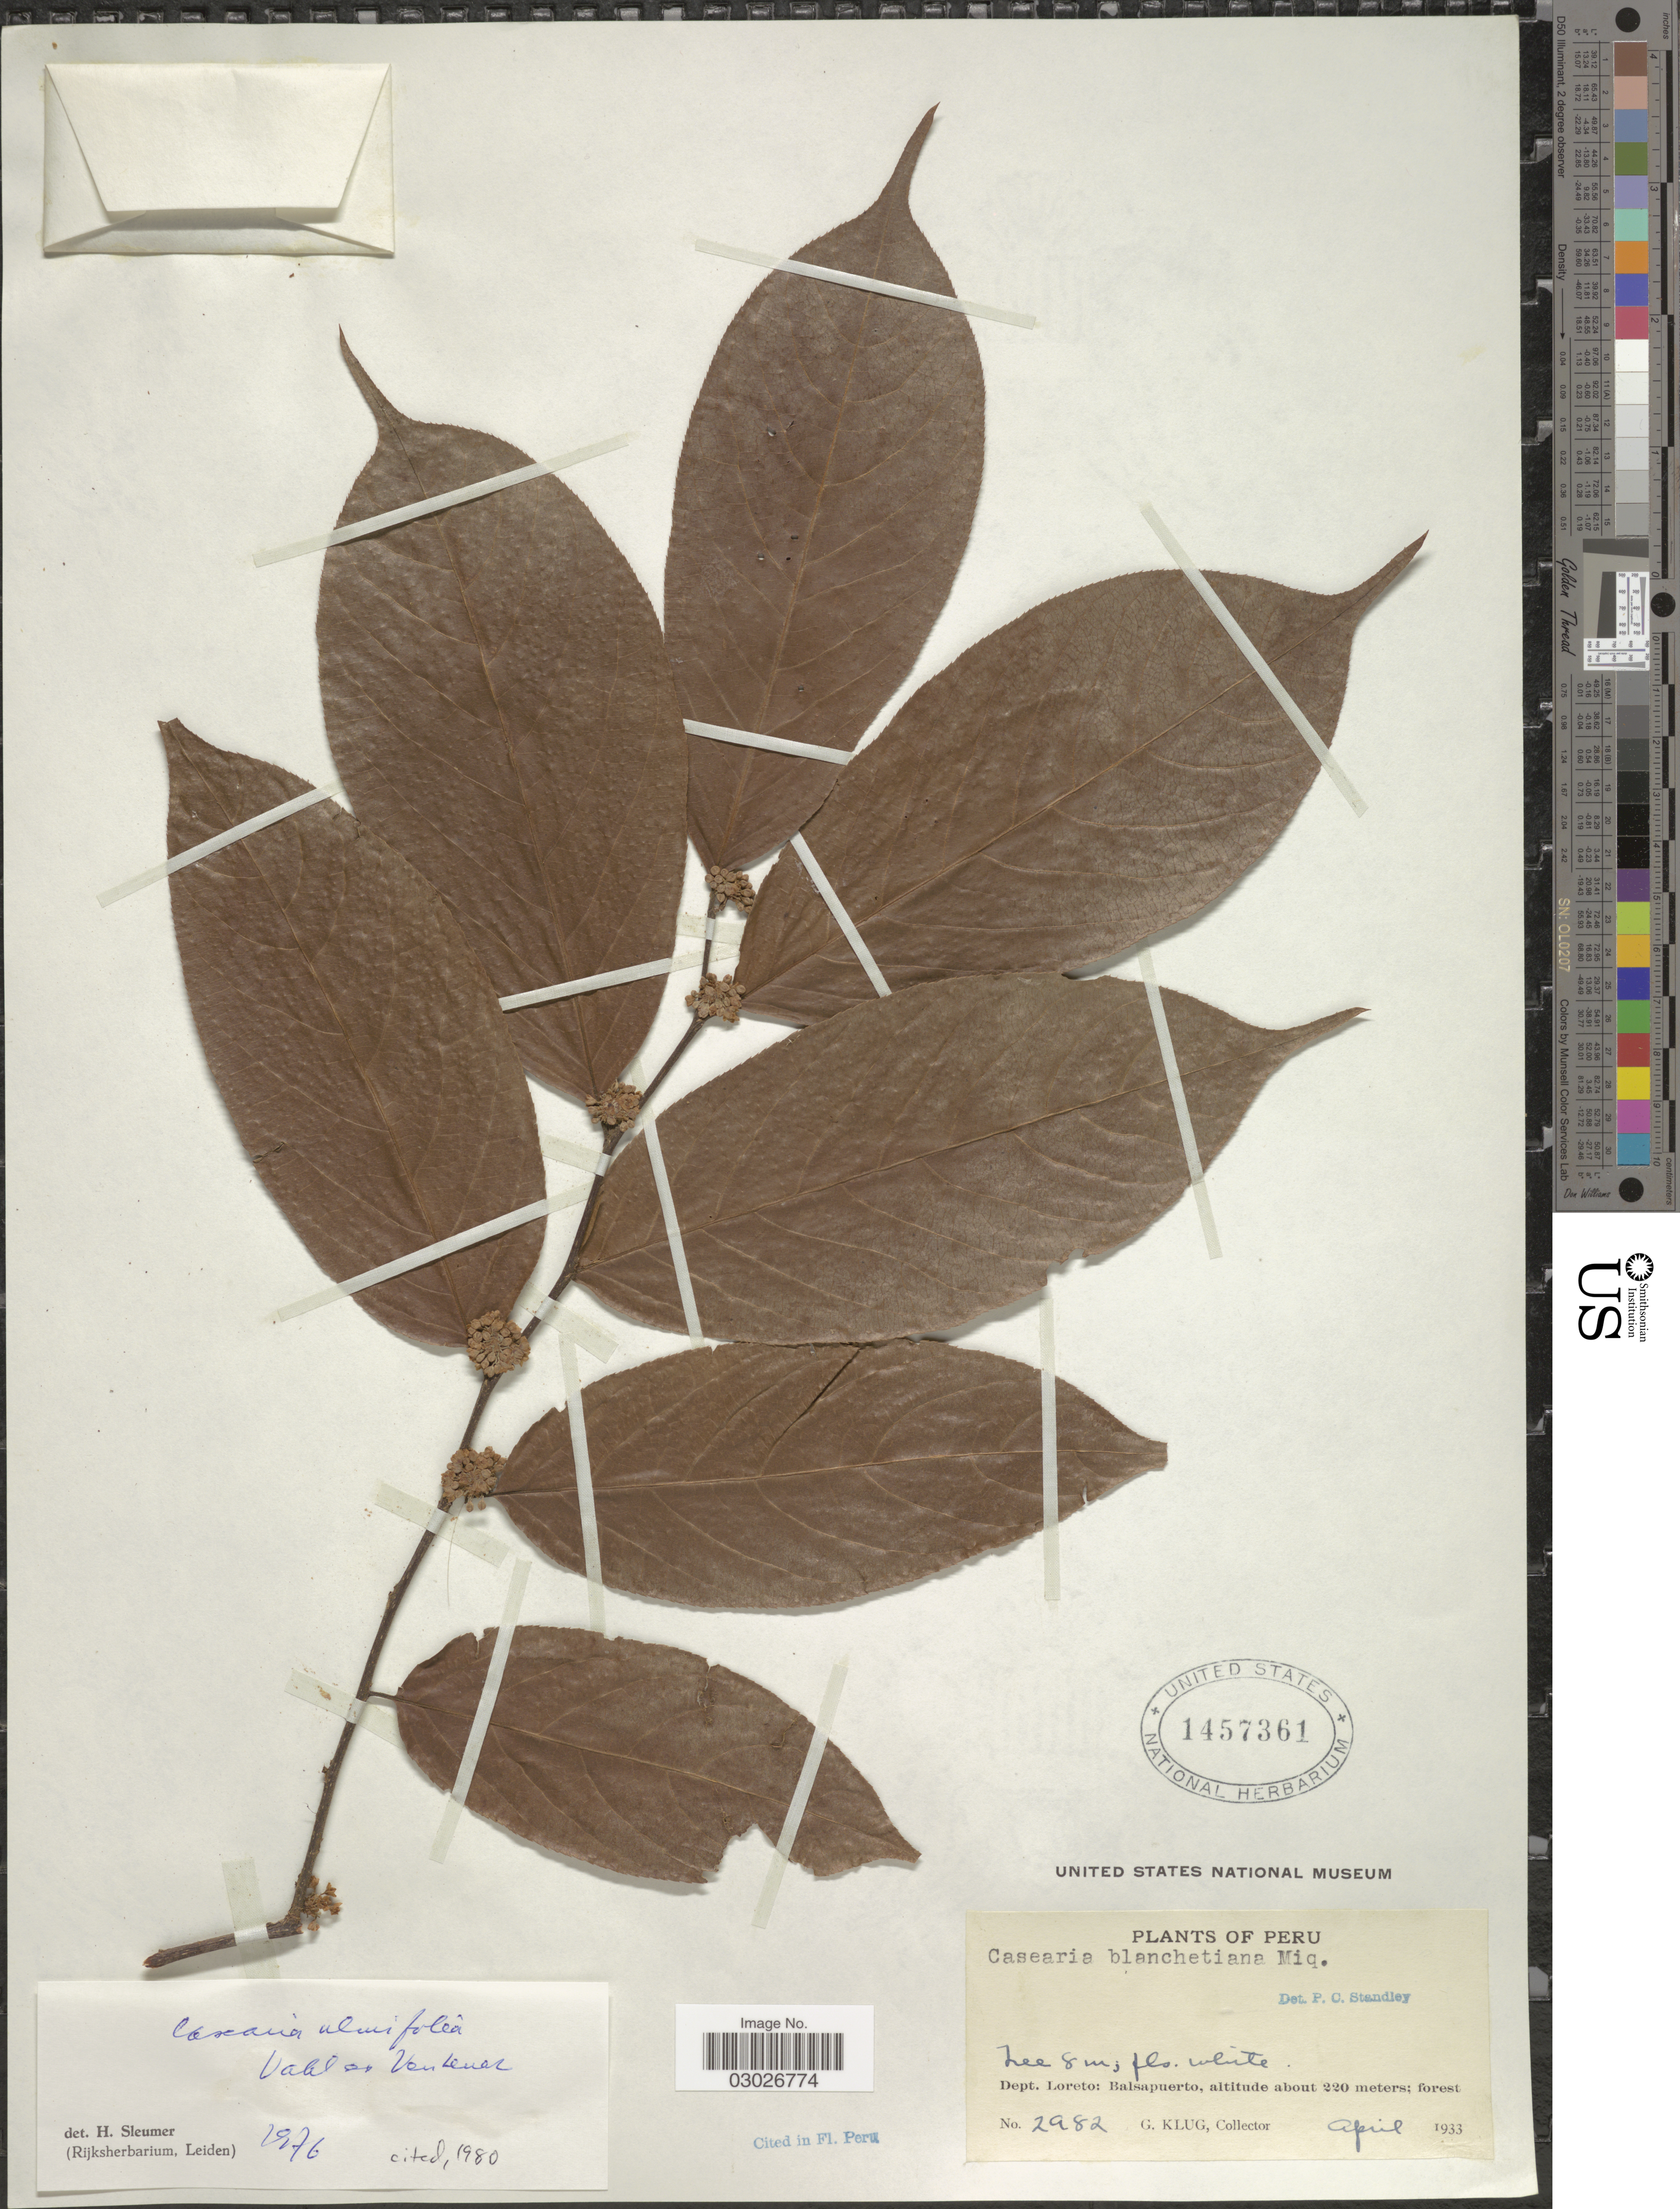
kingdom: Plantae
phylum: Tracheophyta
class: Magnoliopsida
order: Malpighiales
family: Salicaceae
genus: Casearia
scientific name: Casearia ulmifolia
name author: Vahl ex Vent.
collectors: G. Klug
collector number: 2982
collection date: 1933-04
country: Peru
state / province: Loreto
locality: Dept. Loreto: Balsapuerto.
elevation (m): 220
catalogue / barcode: US 1457361